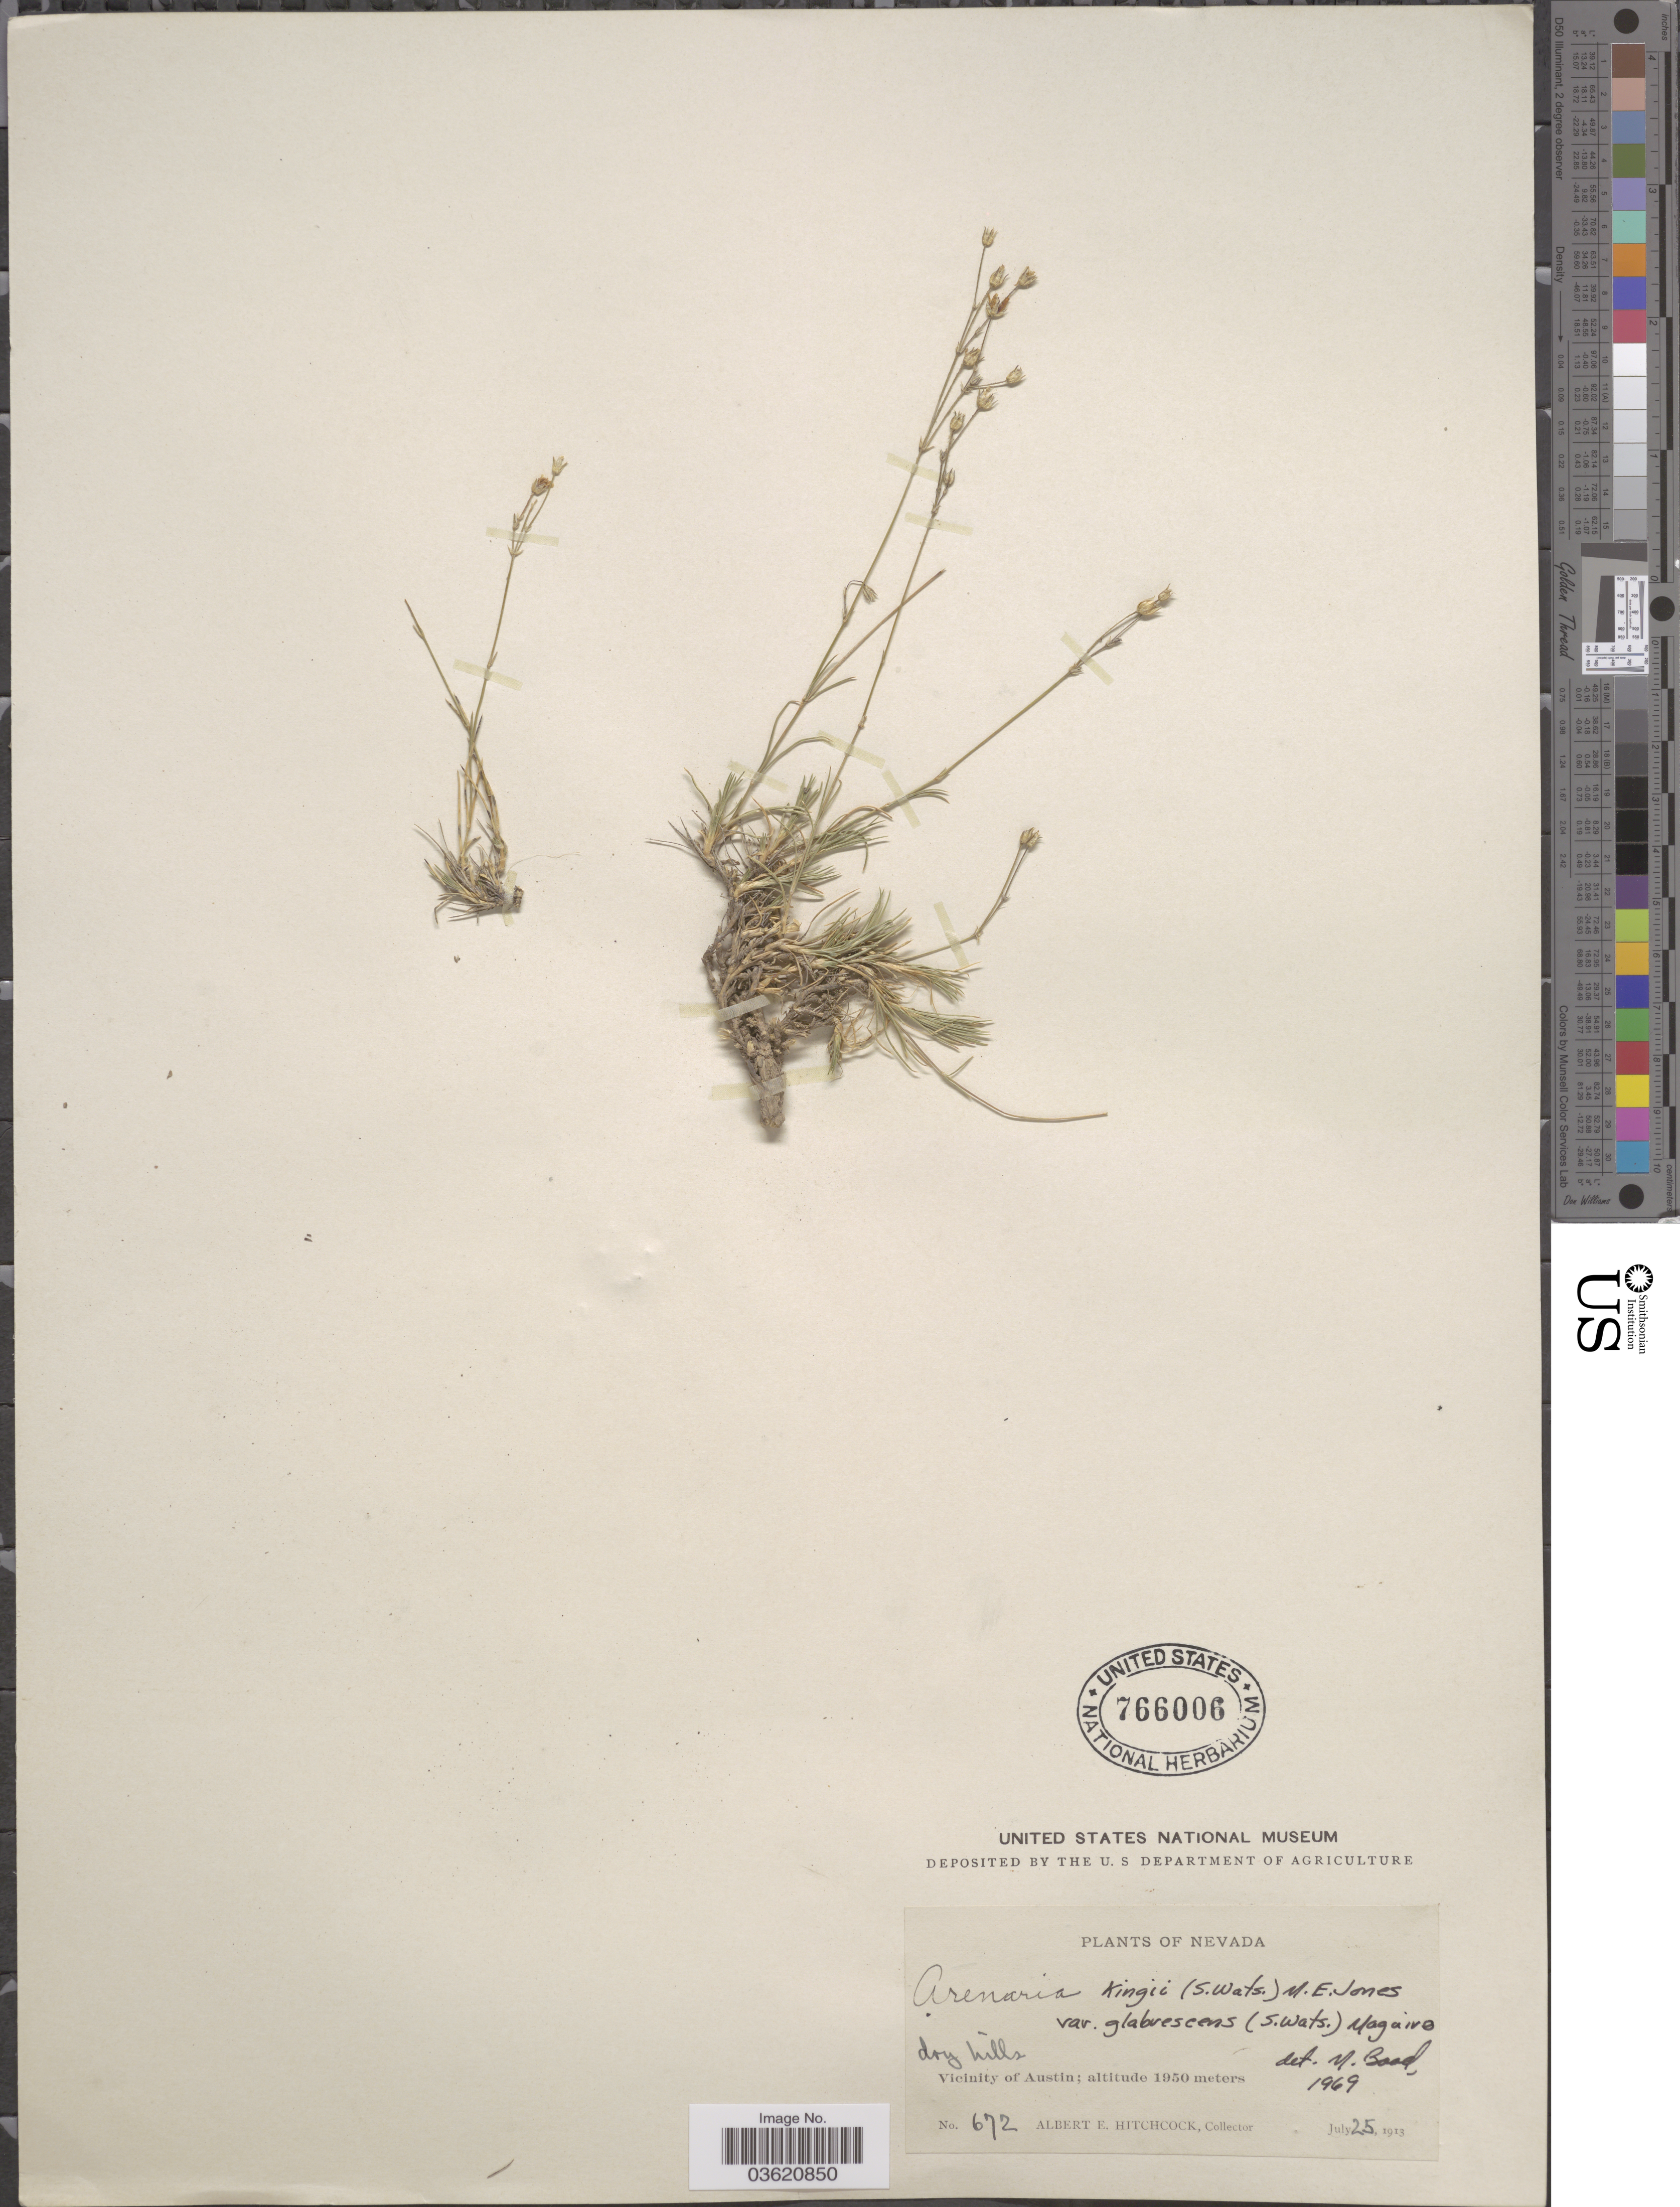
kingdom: Plantae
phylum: Tracheophyta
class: Magnoliopsida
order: Caryophyllales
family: Caryophyllaceae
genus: Eremogone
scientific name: Eremogone kingii var. glabrescens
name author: (S. Watson) Dorn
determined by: U.S. National Herbarium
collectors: A. Hitchcock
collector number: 672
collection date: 1913-07-25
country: United States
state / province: Nevada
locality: Vicinity of Austin.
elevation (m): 1950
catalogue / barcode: US 766006